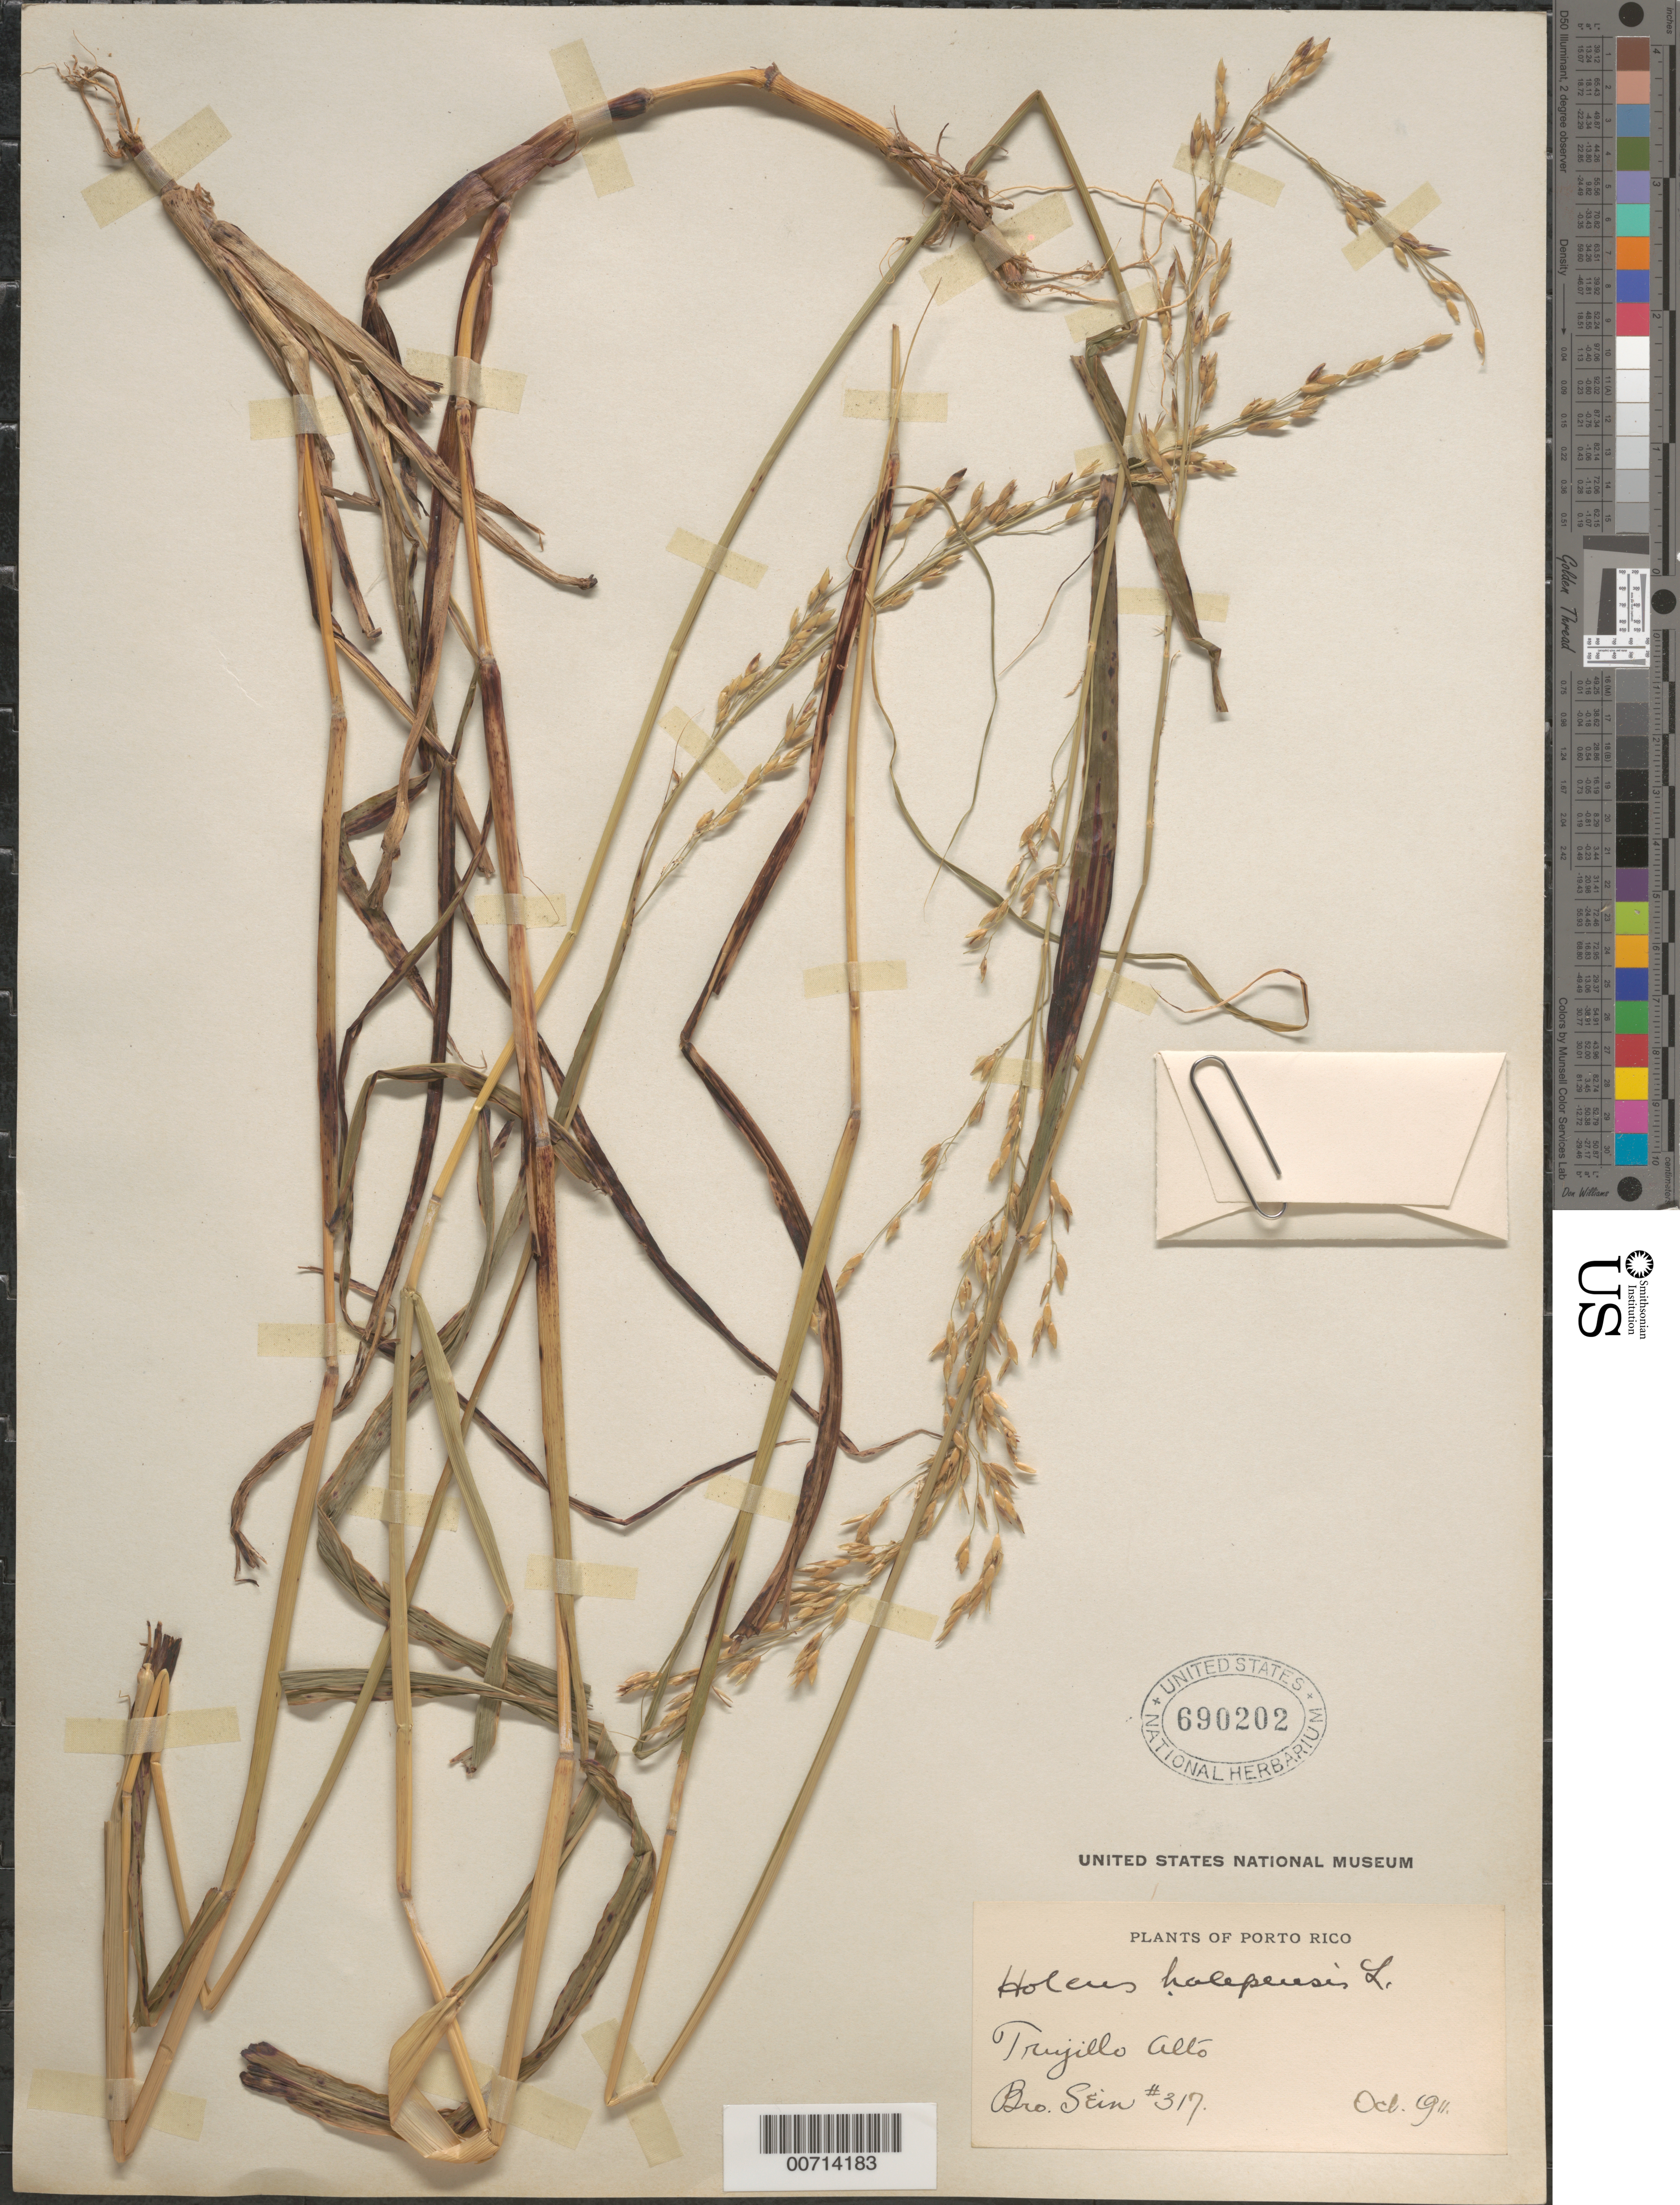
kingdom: Plantae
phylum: Tracheophyta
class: Liliopsida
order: Poales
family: Poaceae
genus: Sorghum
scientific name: Sorghum halepense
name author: (L.) Pers.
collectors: Sein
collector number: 317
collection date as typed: Oct 1911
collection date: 1911-10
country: Puerto Rico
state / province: Trujillo Alto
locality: Trujillo Alto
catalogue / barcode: US 690202